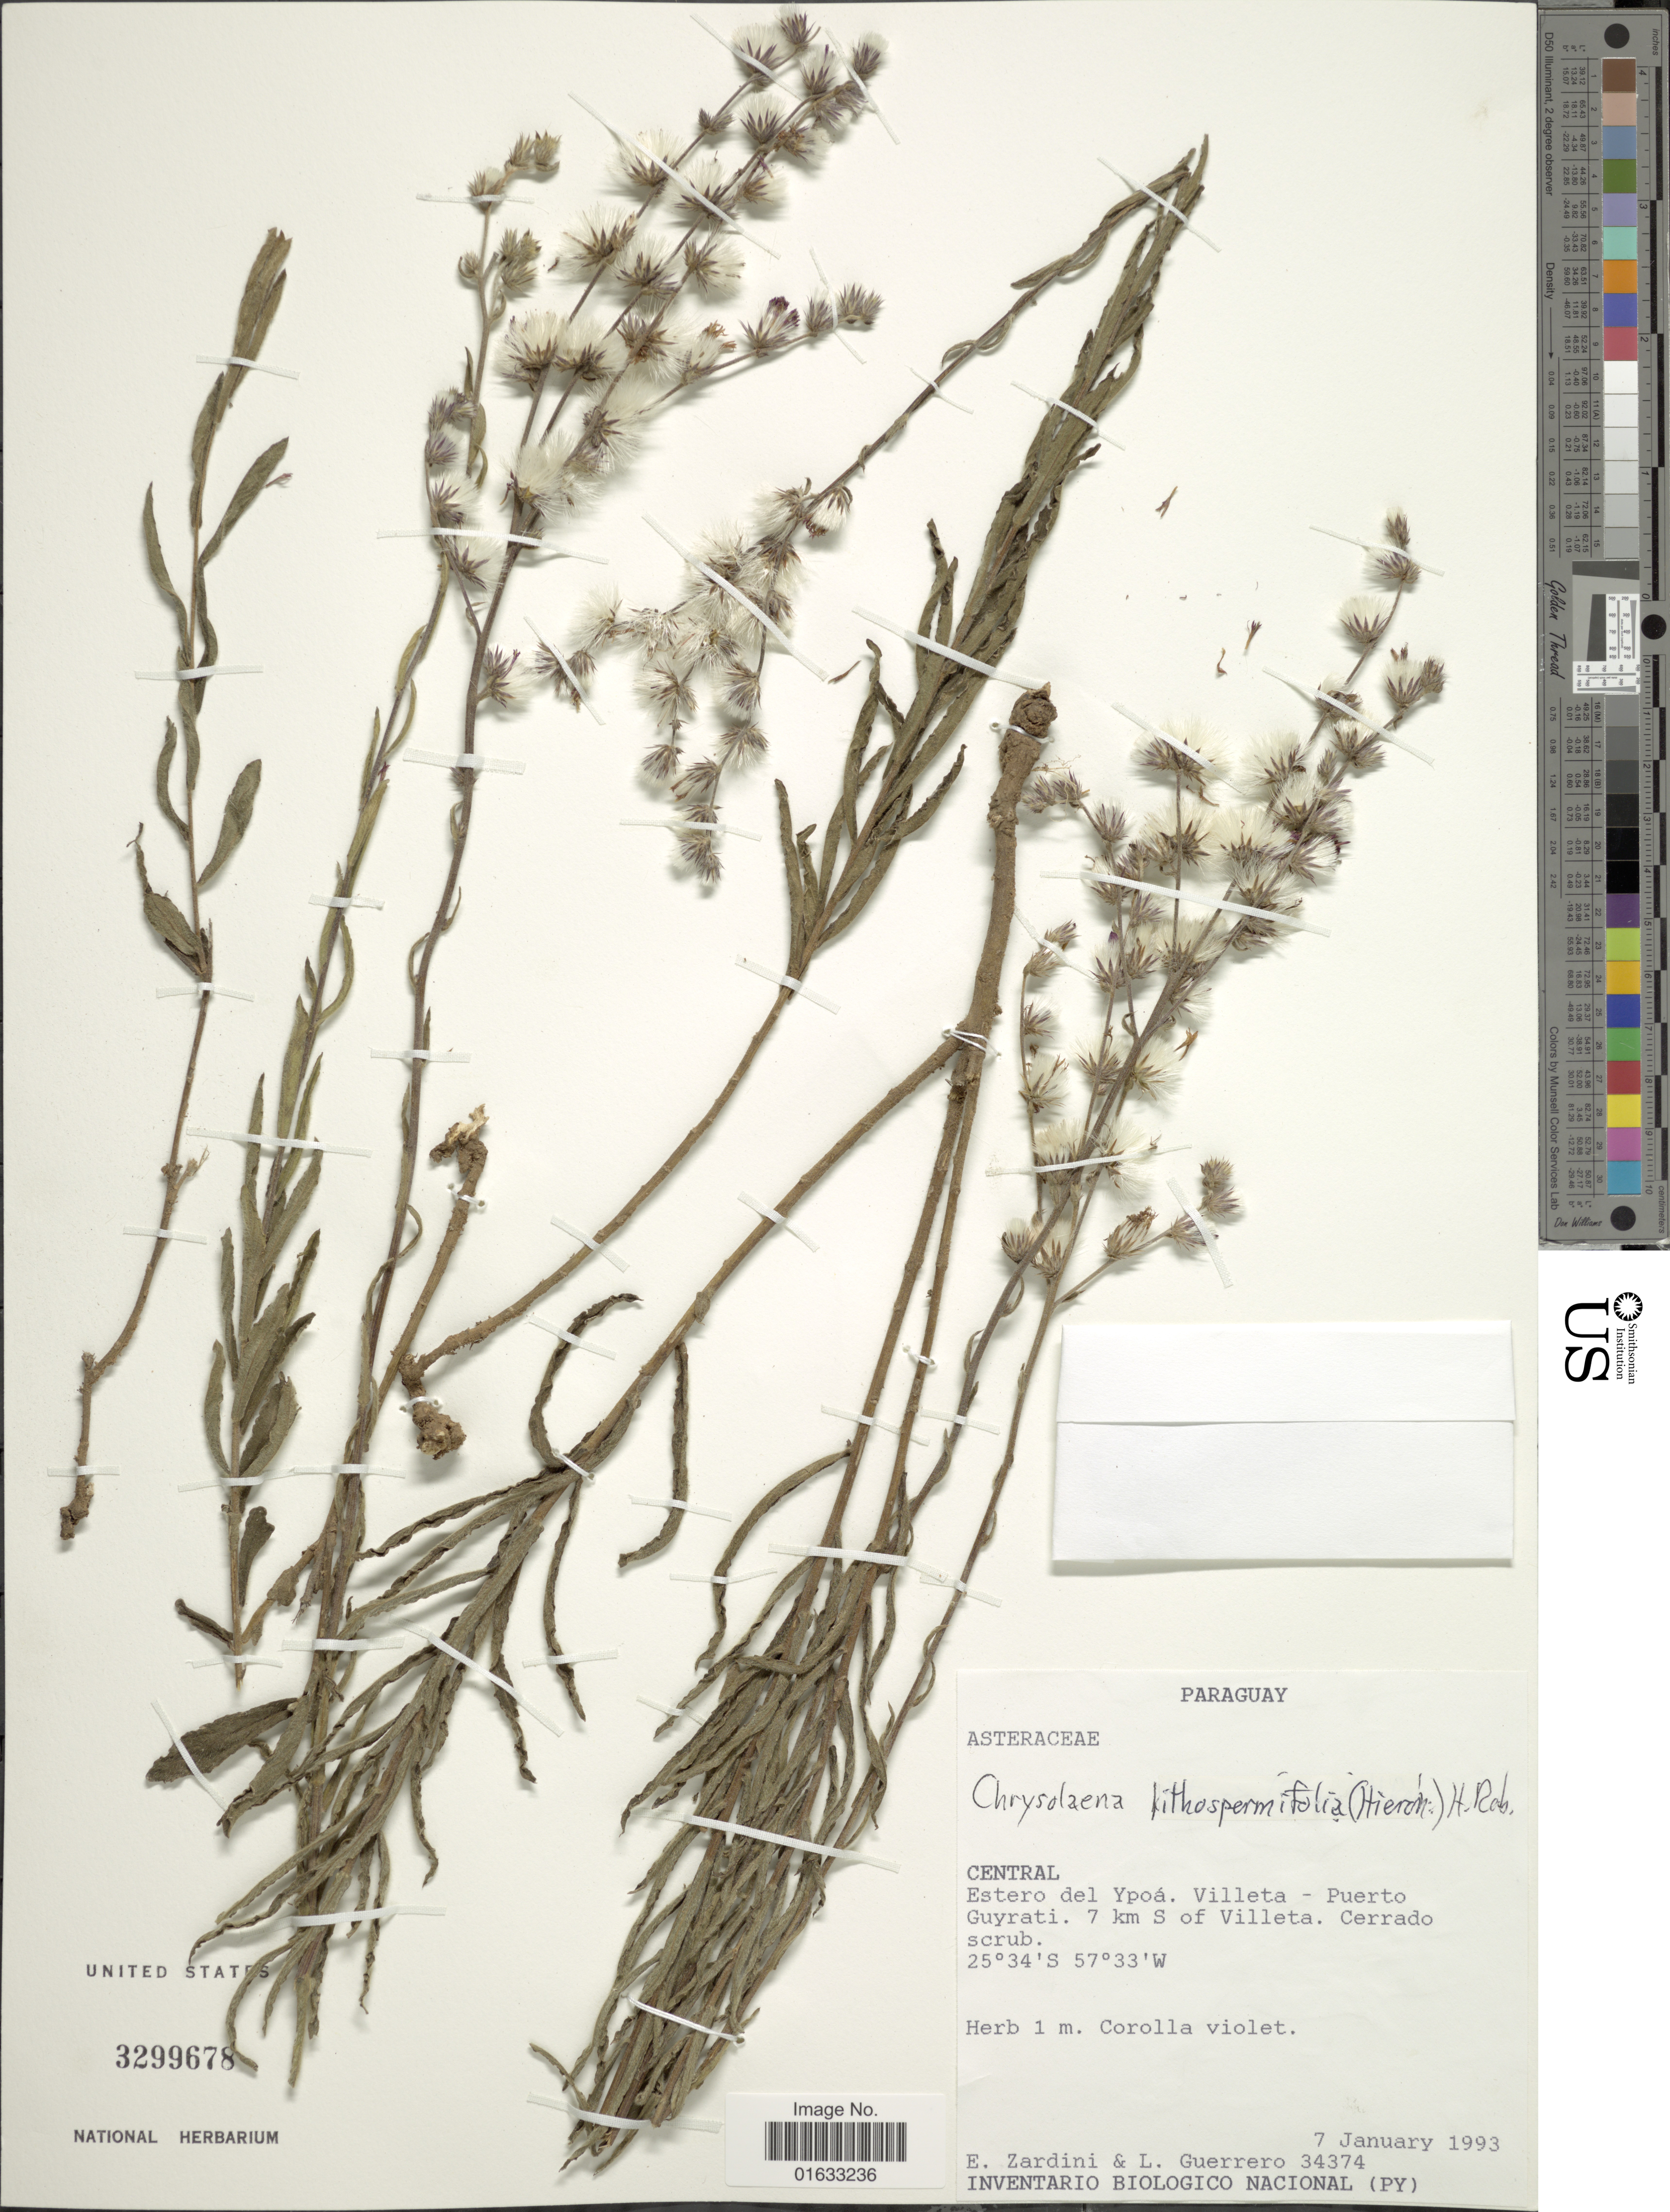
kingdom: Plantae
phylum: Tracheophyta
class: Magnoliopsida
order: Asterales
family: Asteraceae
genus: Chrysolaena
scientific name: Chrysolaena lithospermifolia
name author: (Hieron.) H. Rob.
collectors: E. M. Zardini & L. Guerrero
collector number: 34374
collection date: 1993-01-07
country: Paraguay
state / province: Central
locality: Central, Estero del Ypoa, Villeta, Puerto Guyrati, 7 km S of Villeta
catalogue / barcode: US 3299678